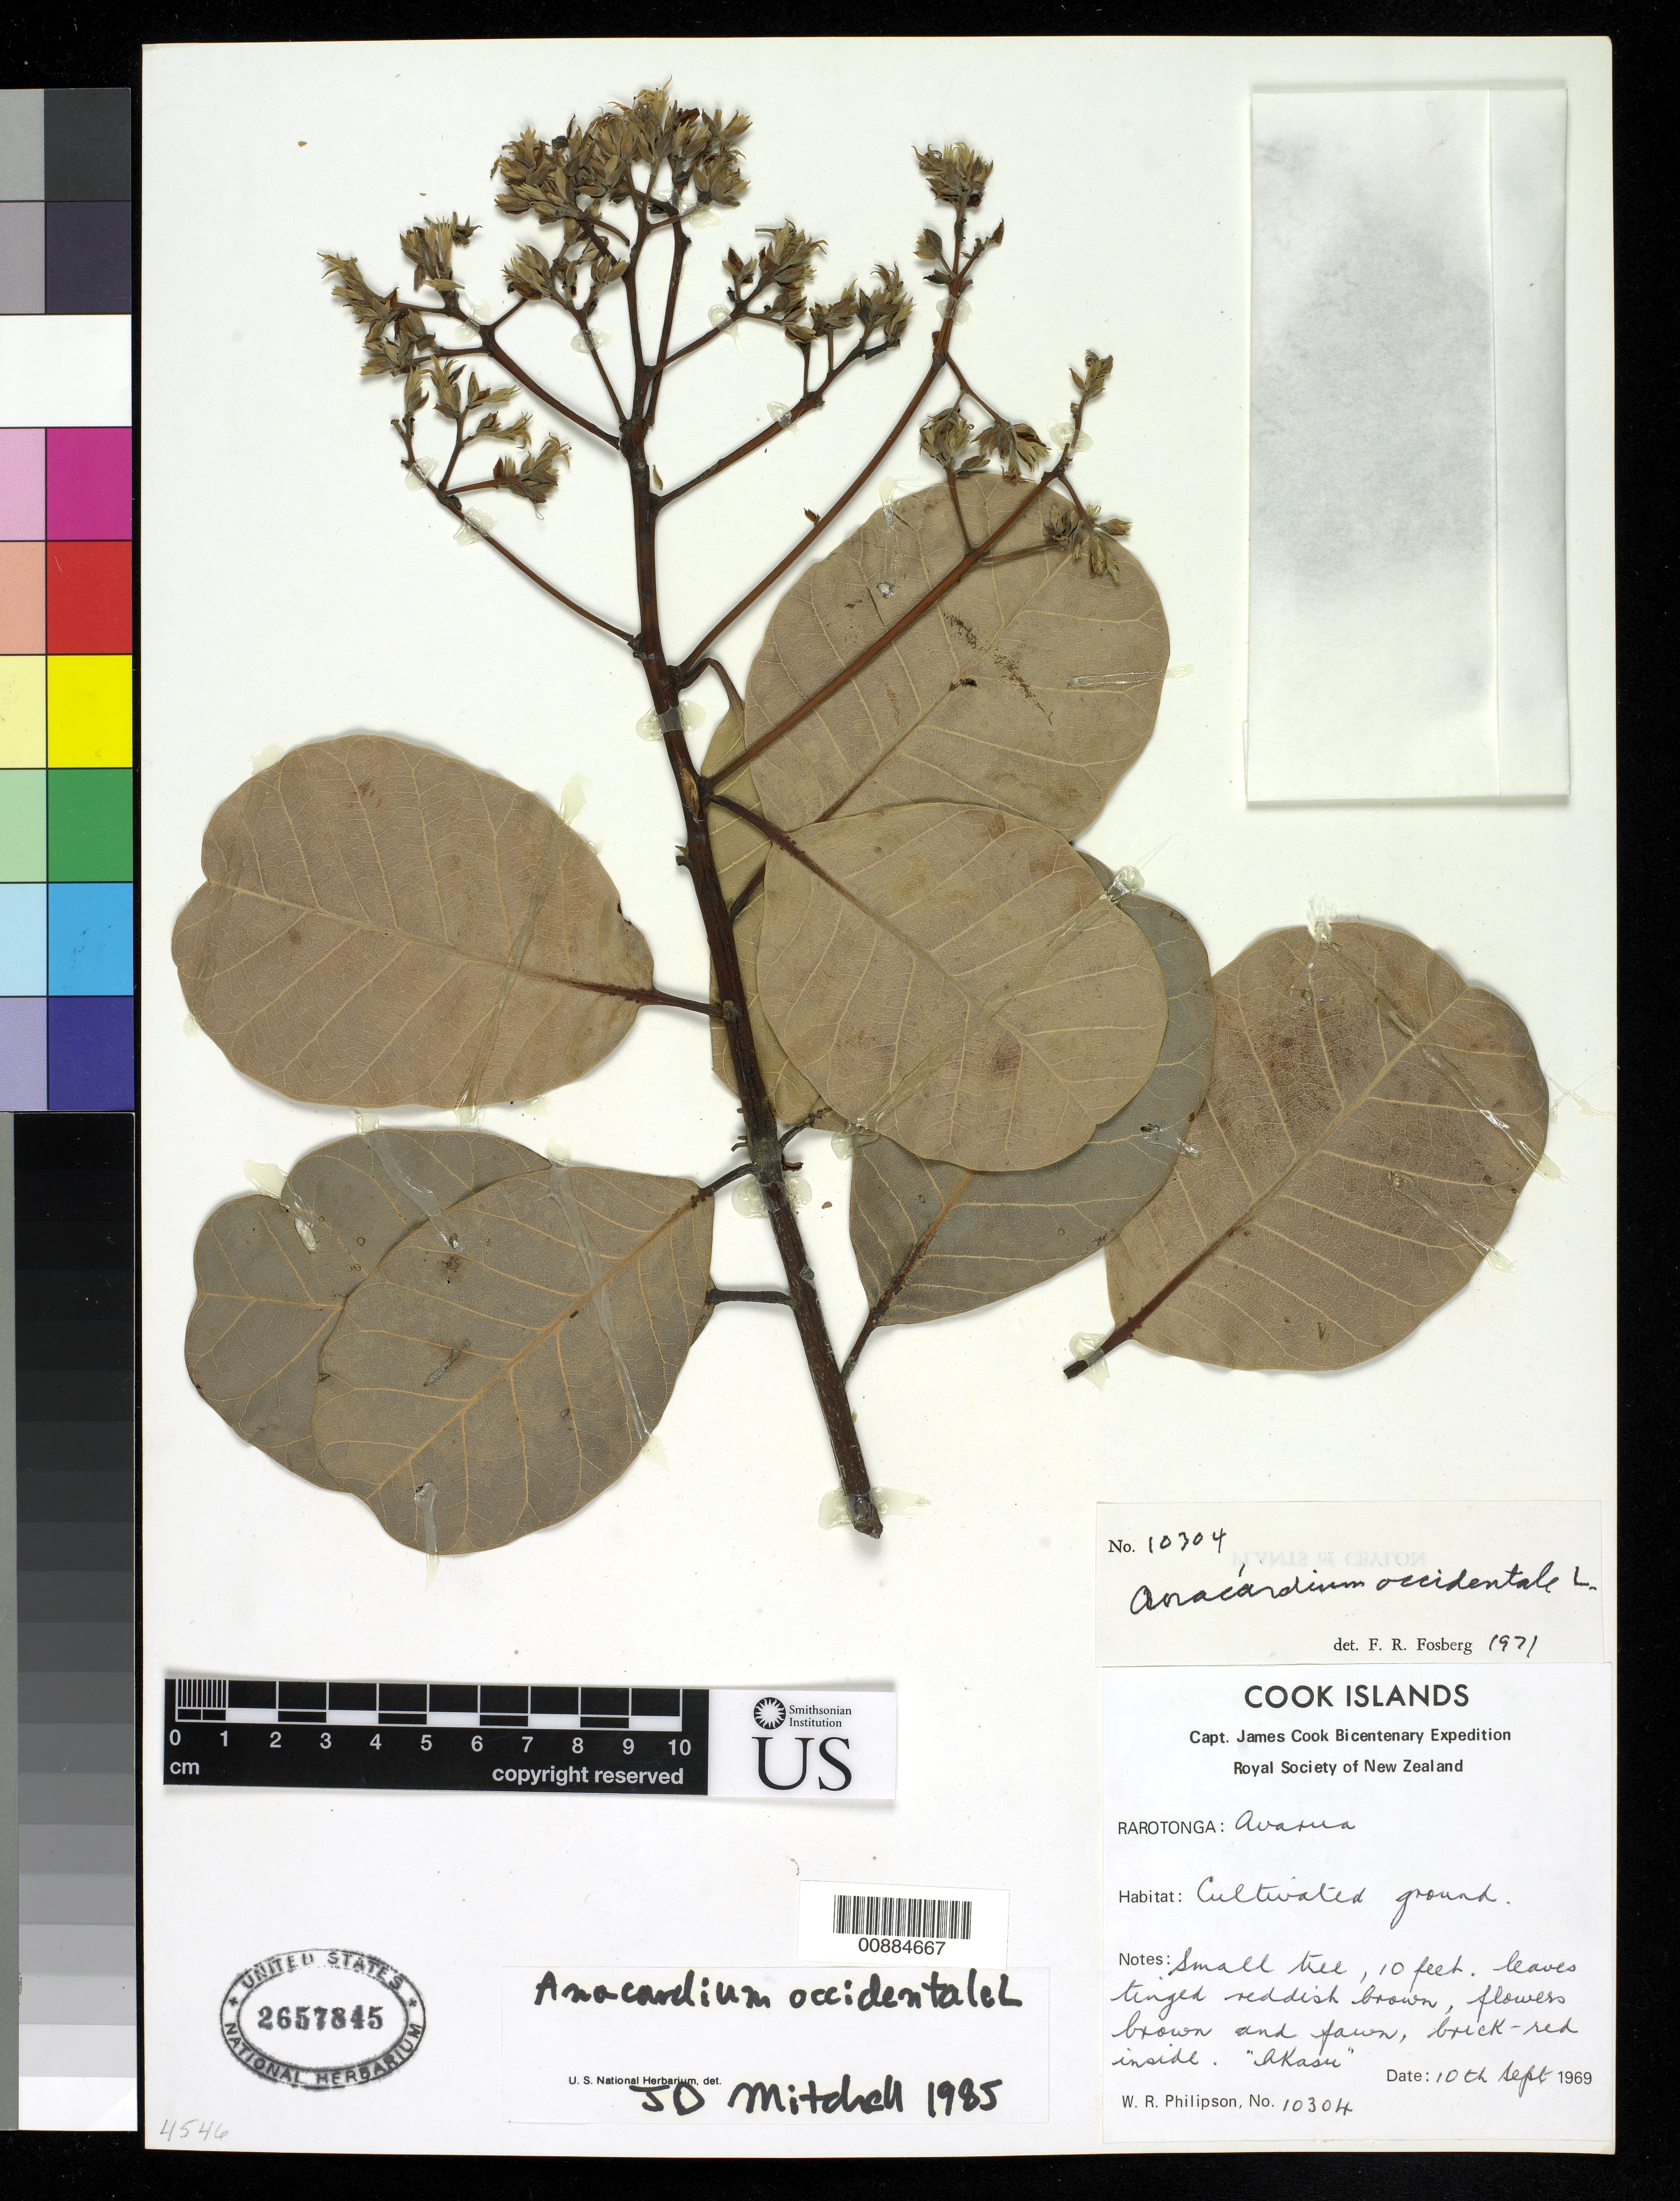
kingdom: Plantae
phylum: Tracheophyta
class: Magnoliopsida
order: Sapindales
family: Anacardiaceae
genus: Anacardium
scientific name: Anacardium occidentale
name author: L.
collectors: W. R. Philipson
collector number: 10304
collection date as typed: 10 Sep 1969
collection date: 1969-09-10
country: Cook Islands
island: Rarotonga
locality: Rarotonga, Avarua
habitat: ground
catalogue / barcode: US 2657845